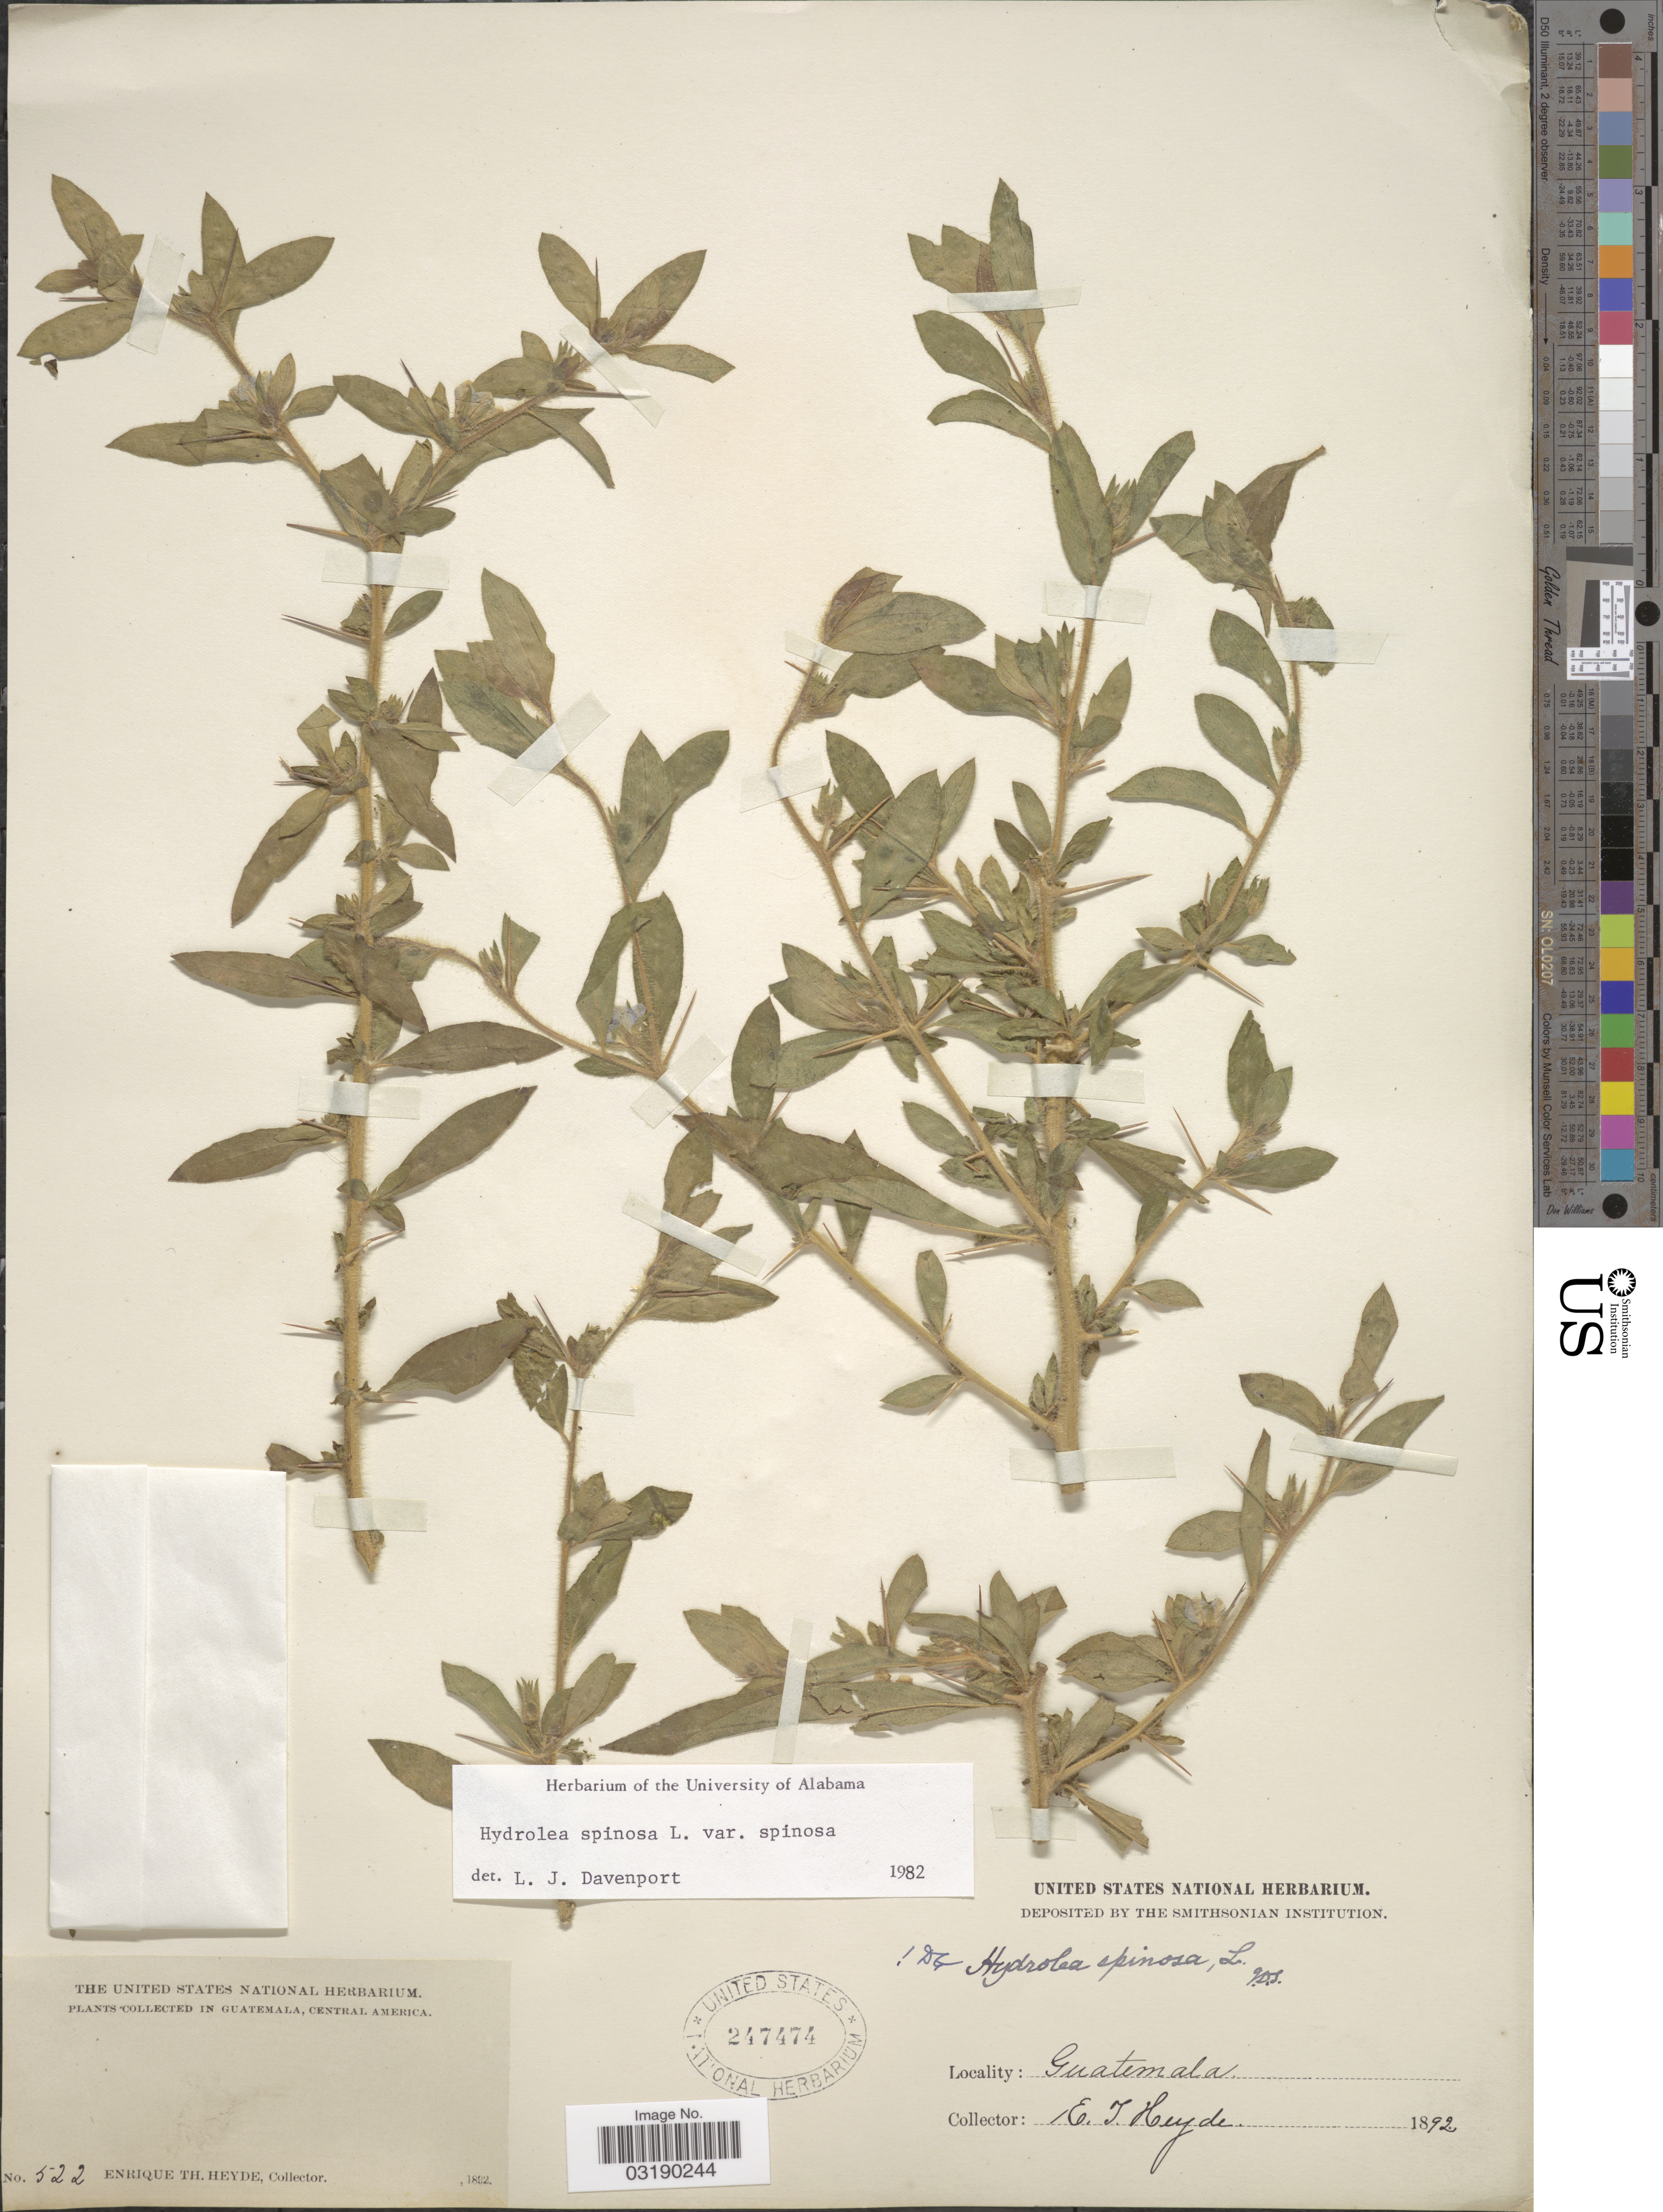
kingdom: Plantae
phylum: Tracheophyta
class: Magnoliopsida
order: Solanales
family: Hydroleaceae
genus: Hydrolea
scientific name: Hydrolea spinosa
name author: L.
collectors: E. T. Heyde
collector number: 522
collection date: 1892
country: Guatemala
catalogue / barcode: US 247474